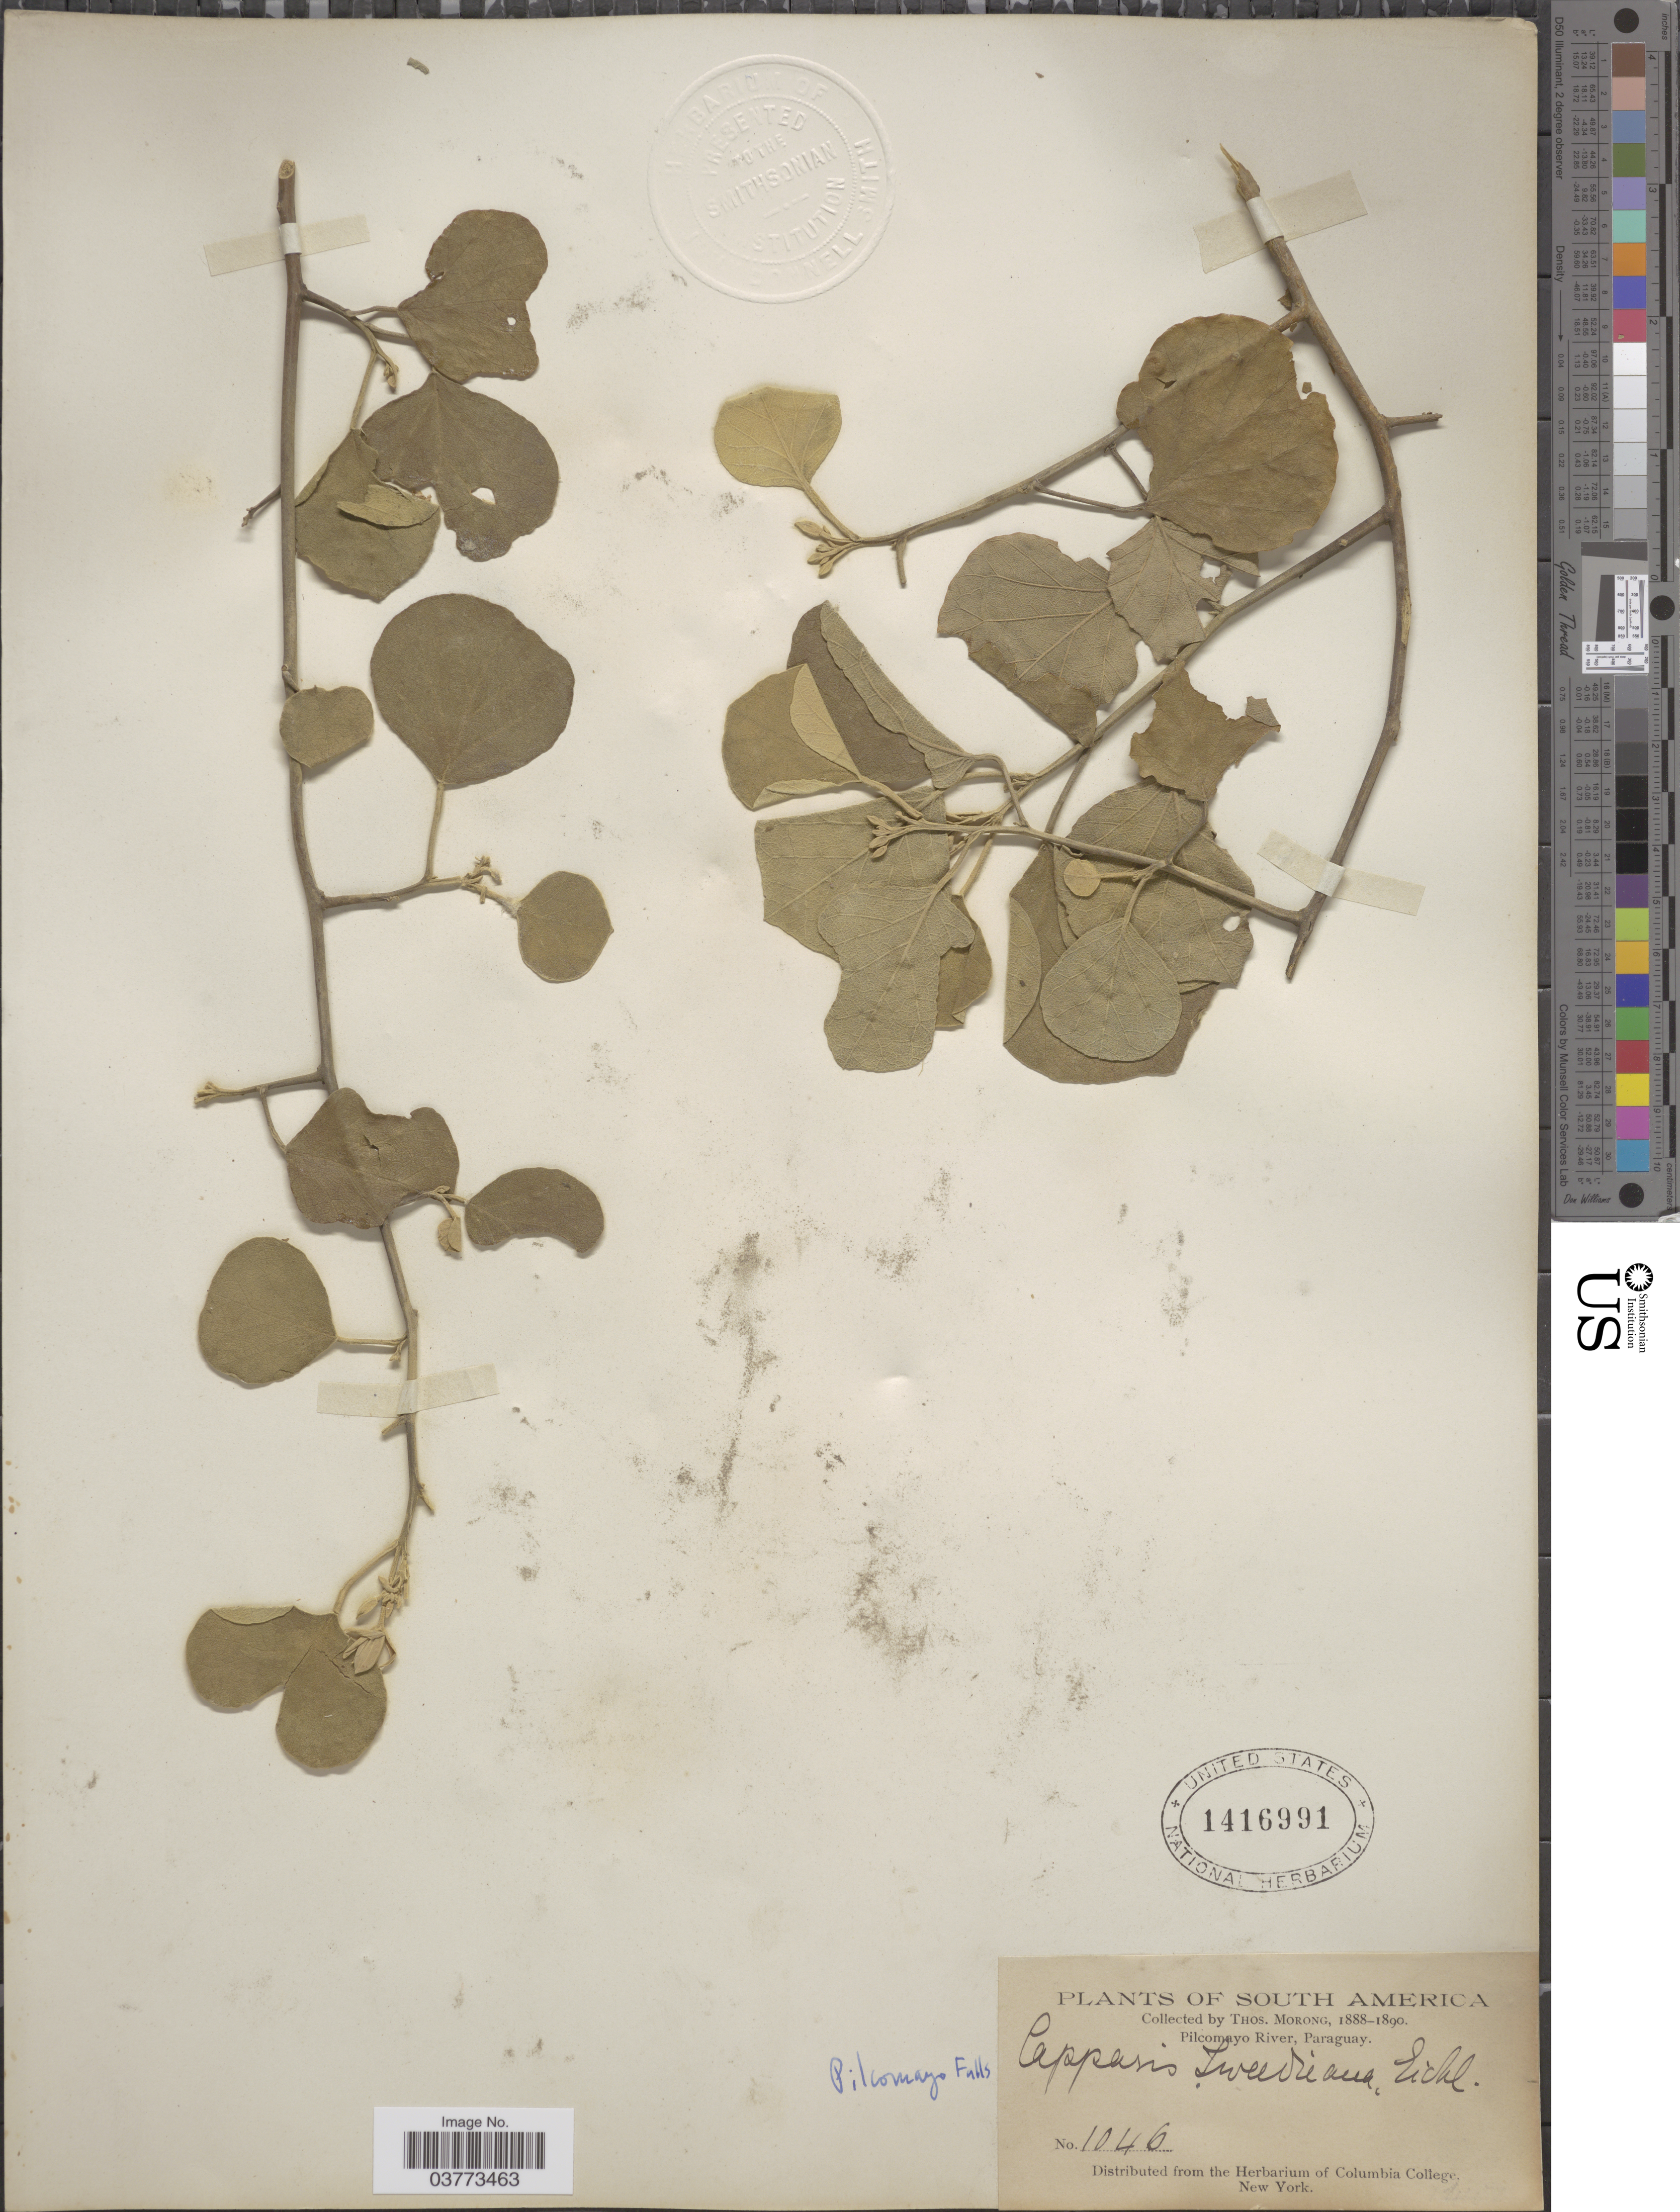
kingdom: Plantae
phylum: Tracheophyta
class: Magnoliopsida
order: Brassicales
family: Capparaceae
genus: Capparicordis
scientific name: Capparicordis tweediana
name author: (Eichler) Iltis & Cornejo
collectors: ex herb. T. Morong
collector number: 1046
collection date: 1888/1890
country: Paraguay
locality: Pilcomayo River. Pilcomayo Falls.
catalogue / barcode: US 1416991